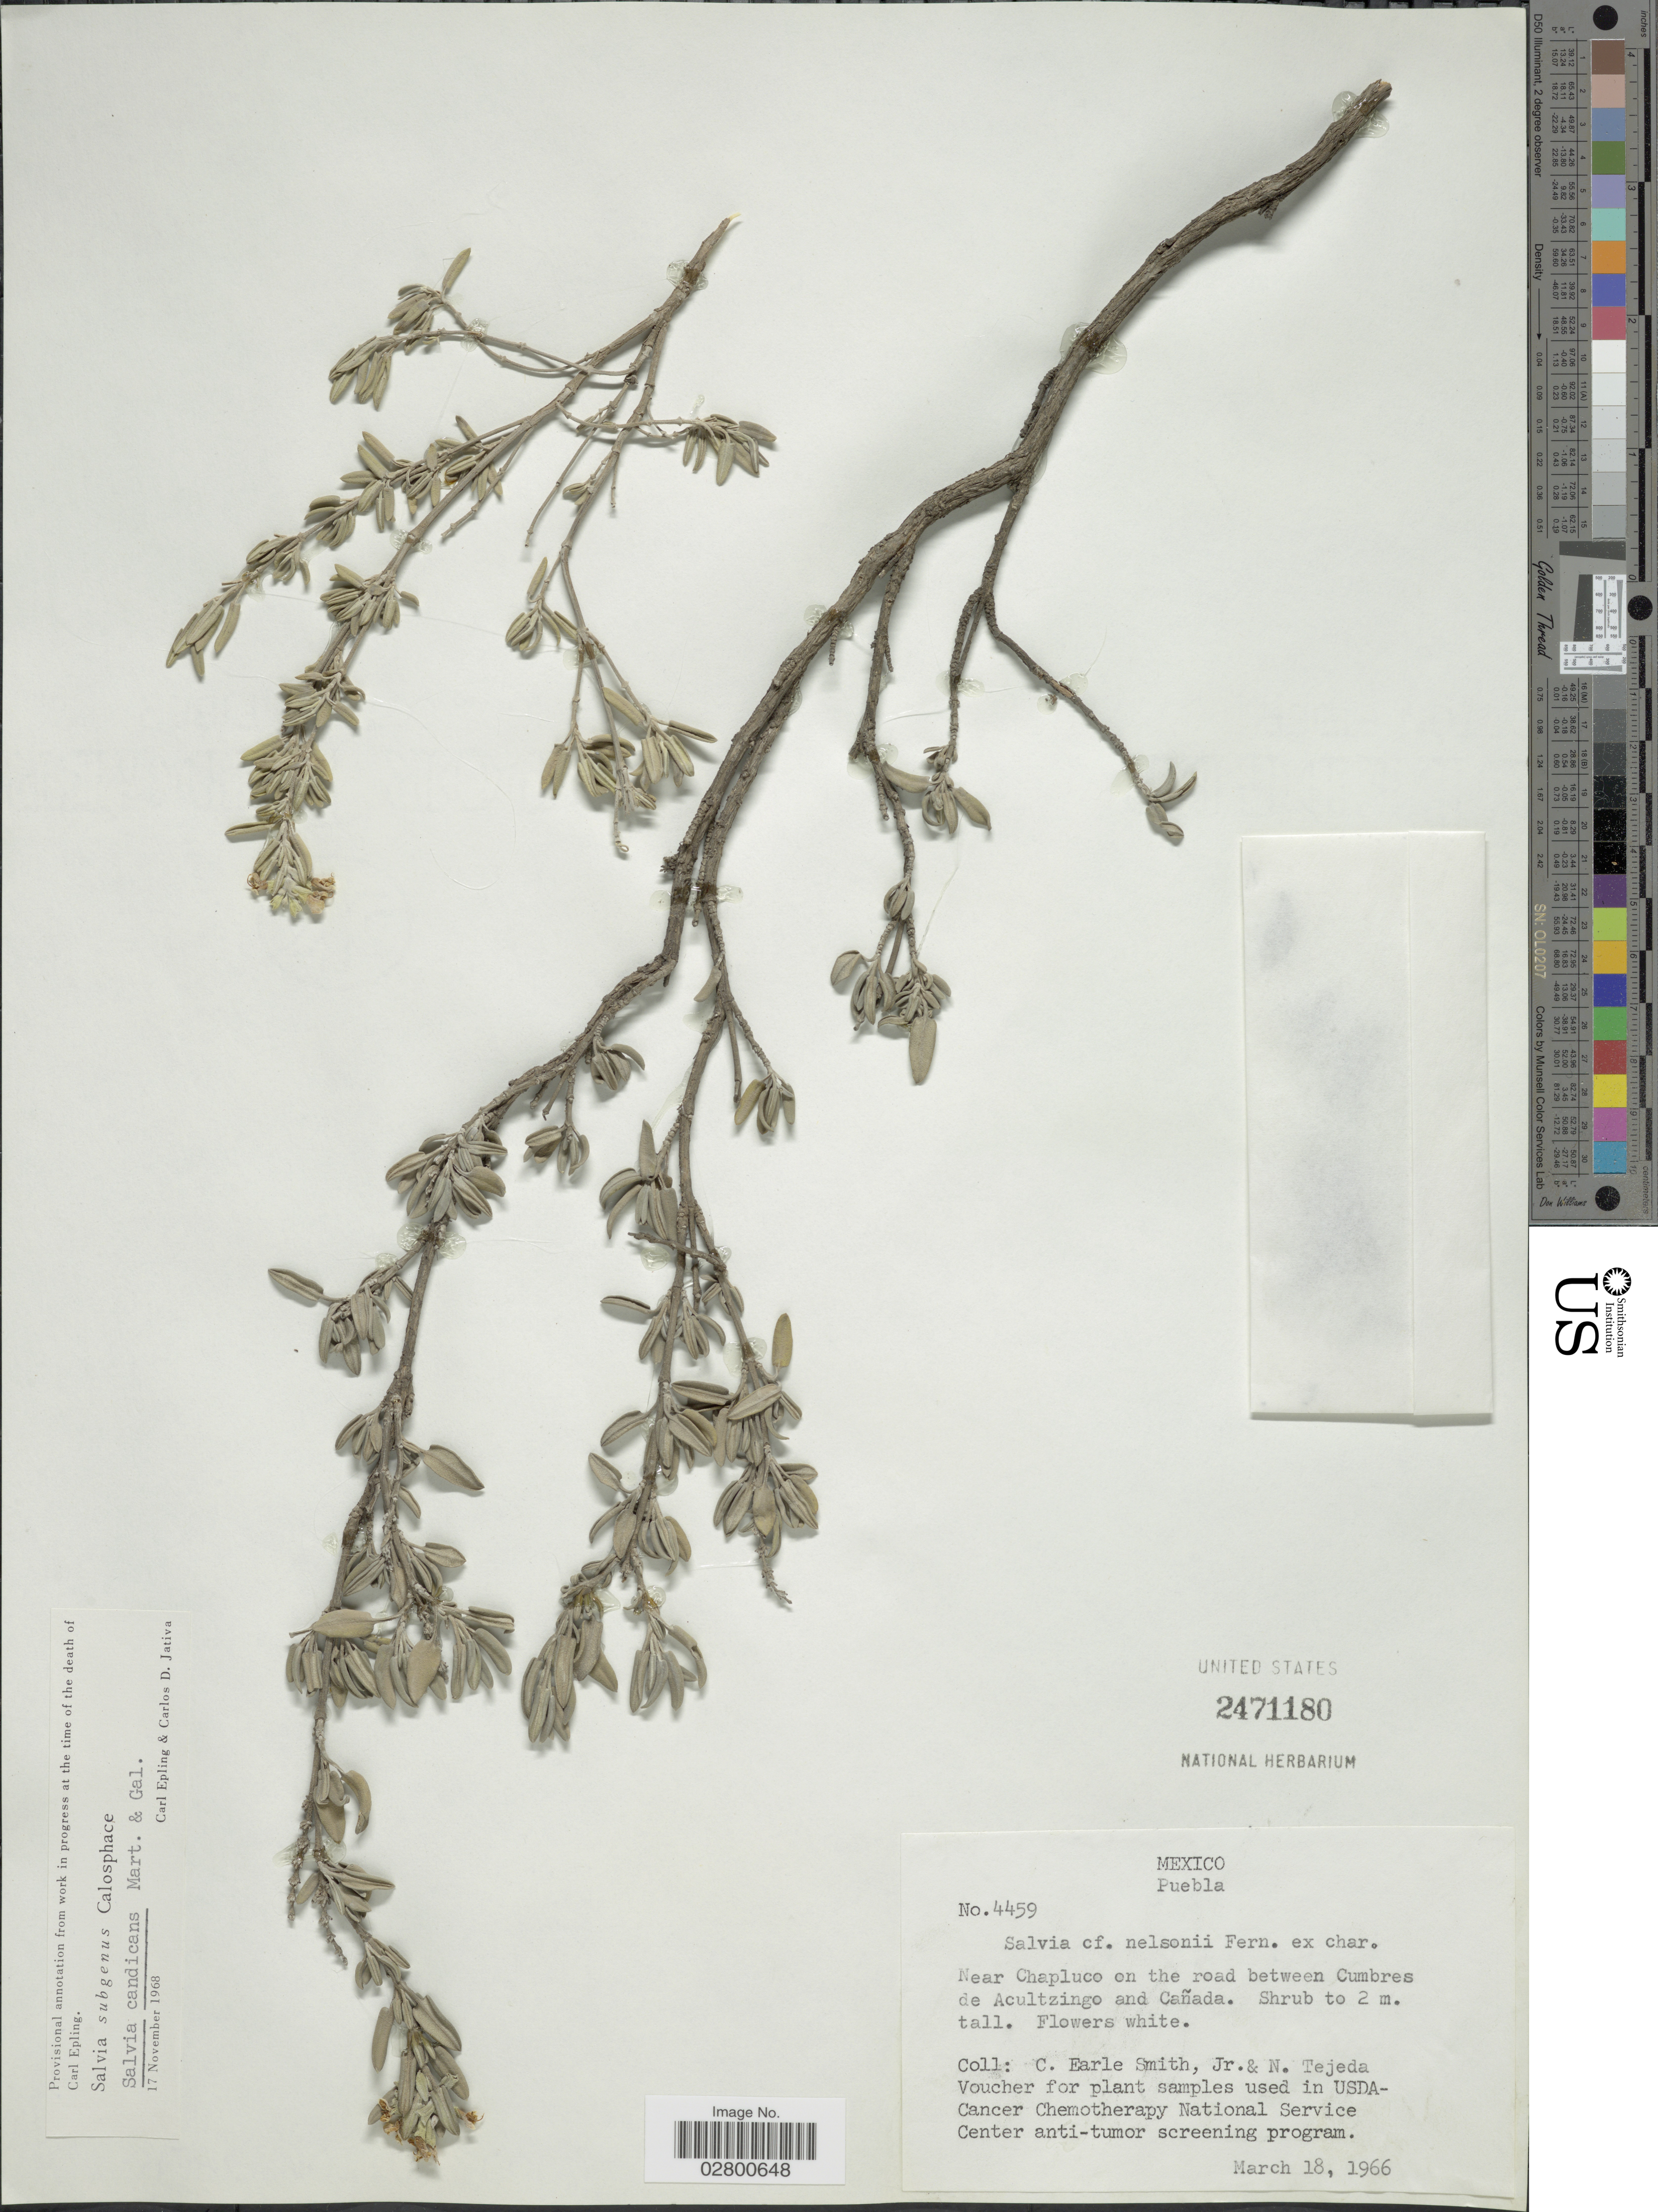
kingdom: Plantae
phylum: Tracheophyta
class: Magnoliopsida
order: Lamiales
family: Lamiaceae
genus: Salvia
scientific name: Salvia candicans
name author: M. Martens & Galeotti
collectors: C. E. Smith Jr. & N. Tejeda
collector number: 4459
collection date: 1966-03-18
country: Mexico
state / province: Puebla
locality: Near Chapluco on the road between Cumbres de Acultzingo and Cañada.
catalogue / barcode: US 2471180